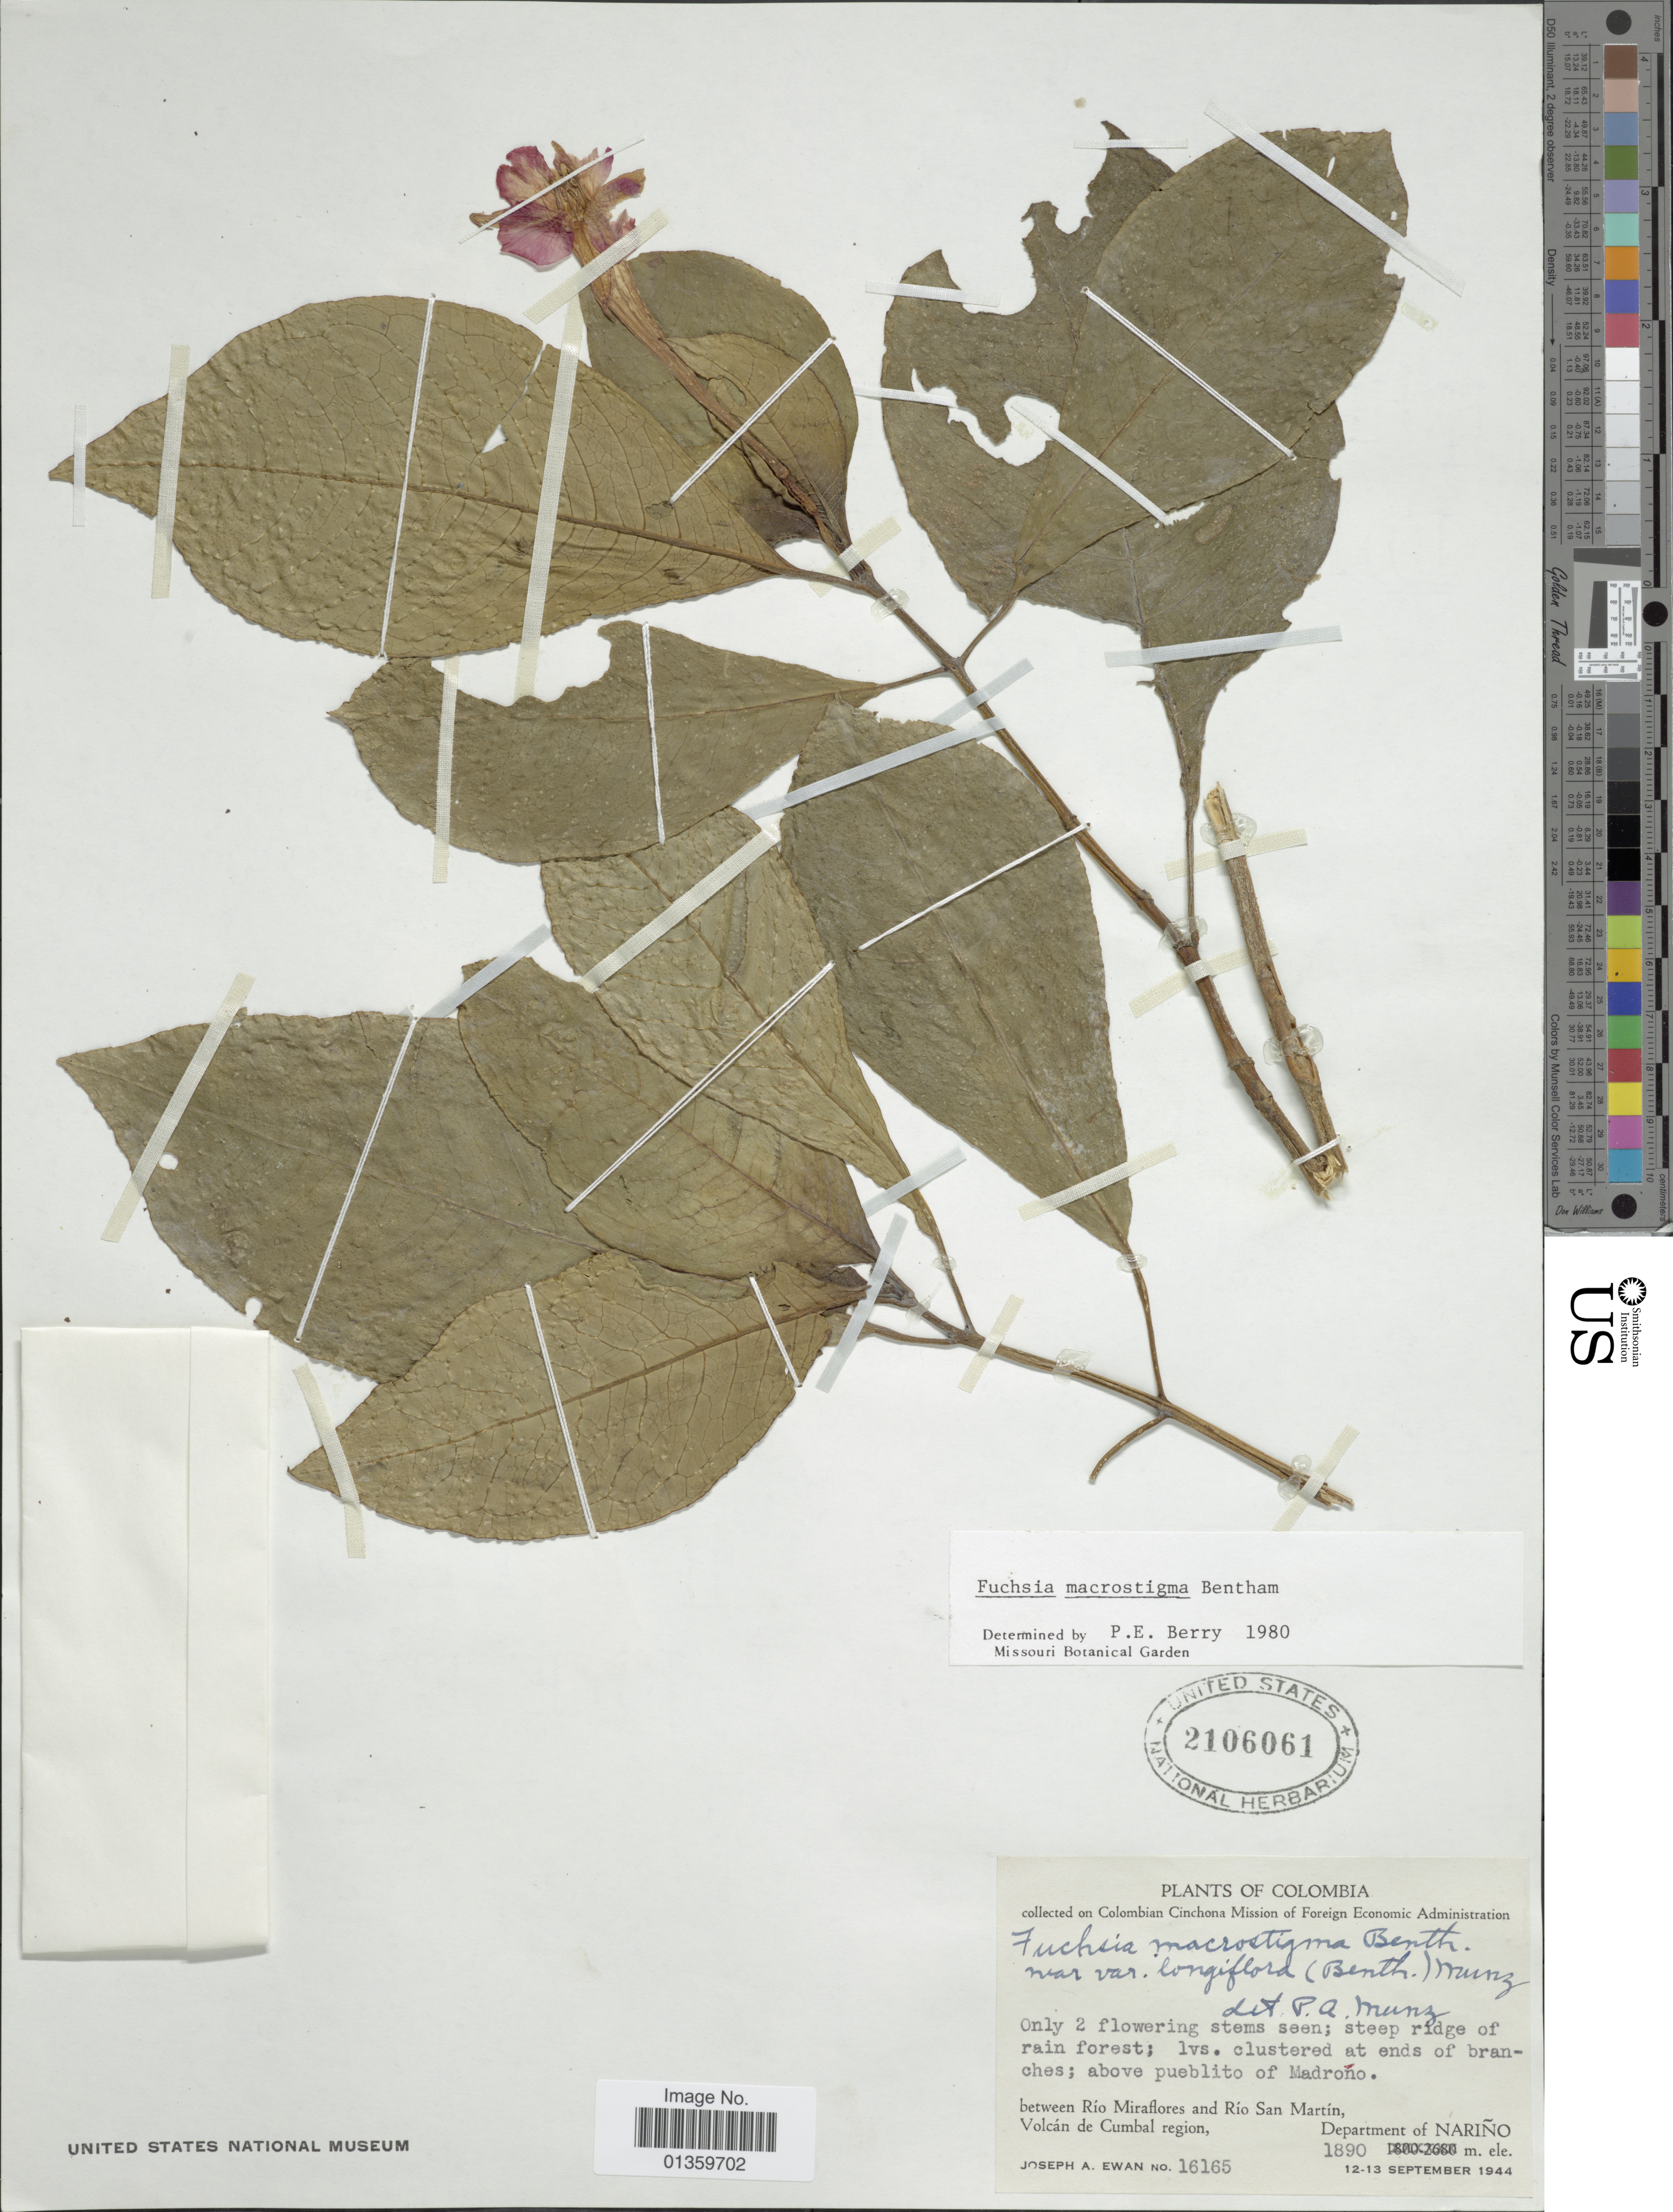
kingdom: Plantae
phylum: Tracheophyta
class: Magnoliopsida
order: Myrtales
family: Onagraceae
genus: Fuchsia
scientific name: Fuchsia macrostigma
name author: Benth.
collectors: J. A. Ewan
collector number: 16165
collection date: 1944-09-12/1944-09-13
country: Colombia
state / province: Nariño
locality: Between Río Miraflores and Río San Martín, Volcán de Cumbal region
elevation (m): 1890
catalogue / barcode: US 2106061